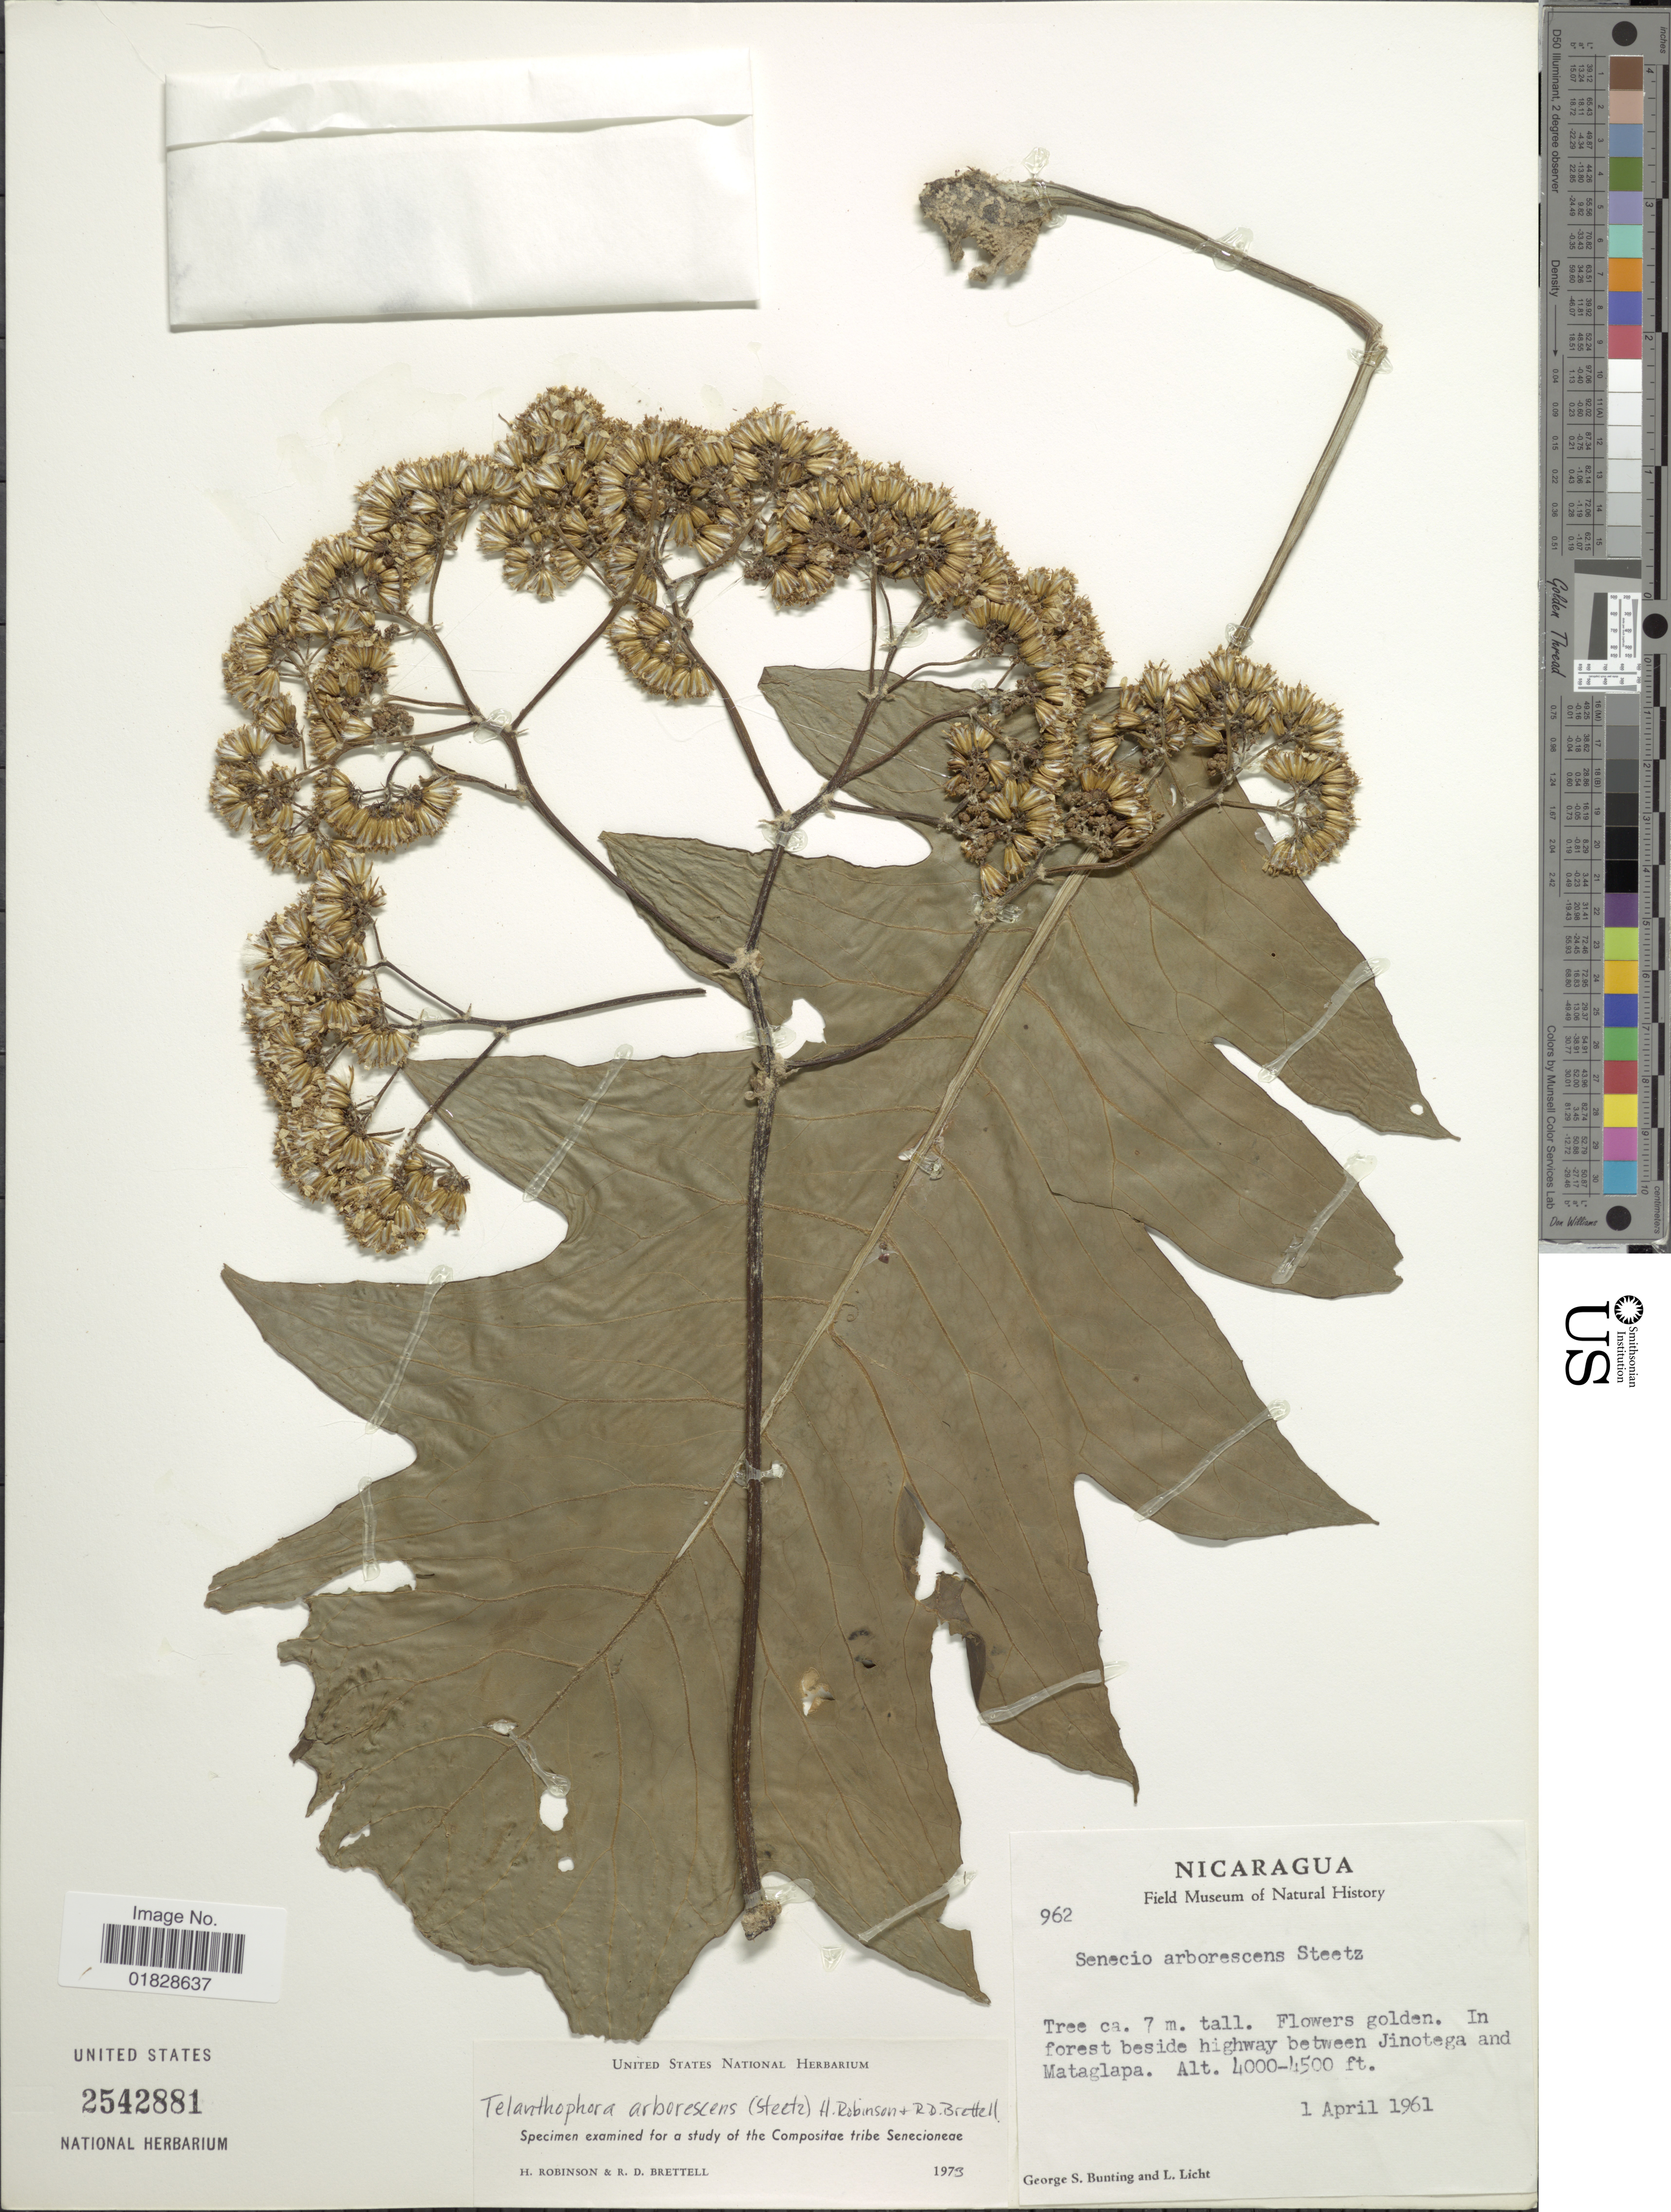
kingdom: Plantae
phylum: Tracheophyta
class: Magnoliopsida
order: Asterales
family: Asteraceae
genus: Telanthophora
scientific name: Telanthophora arborescens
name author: (Steetz) H. Rob. & Brettell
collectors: G. S. Bunting & L. Licht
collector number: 962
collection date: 1961-04-01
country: Nicaragua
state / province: Matagalpa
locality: In forest beside highway between Jinotega and Matagalpa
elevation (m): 1219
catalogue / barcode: US 2542881